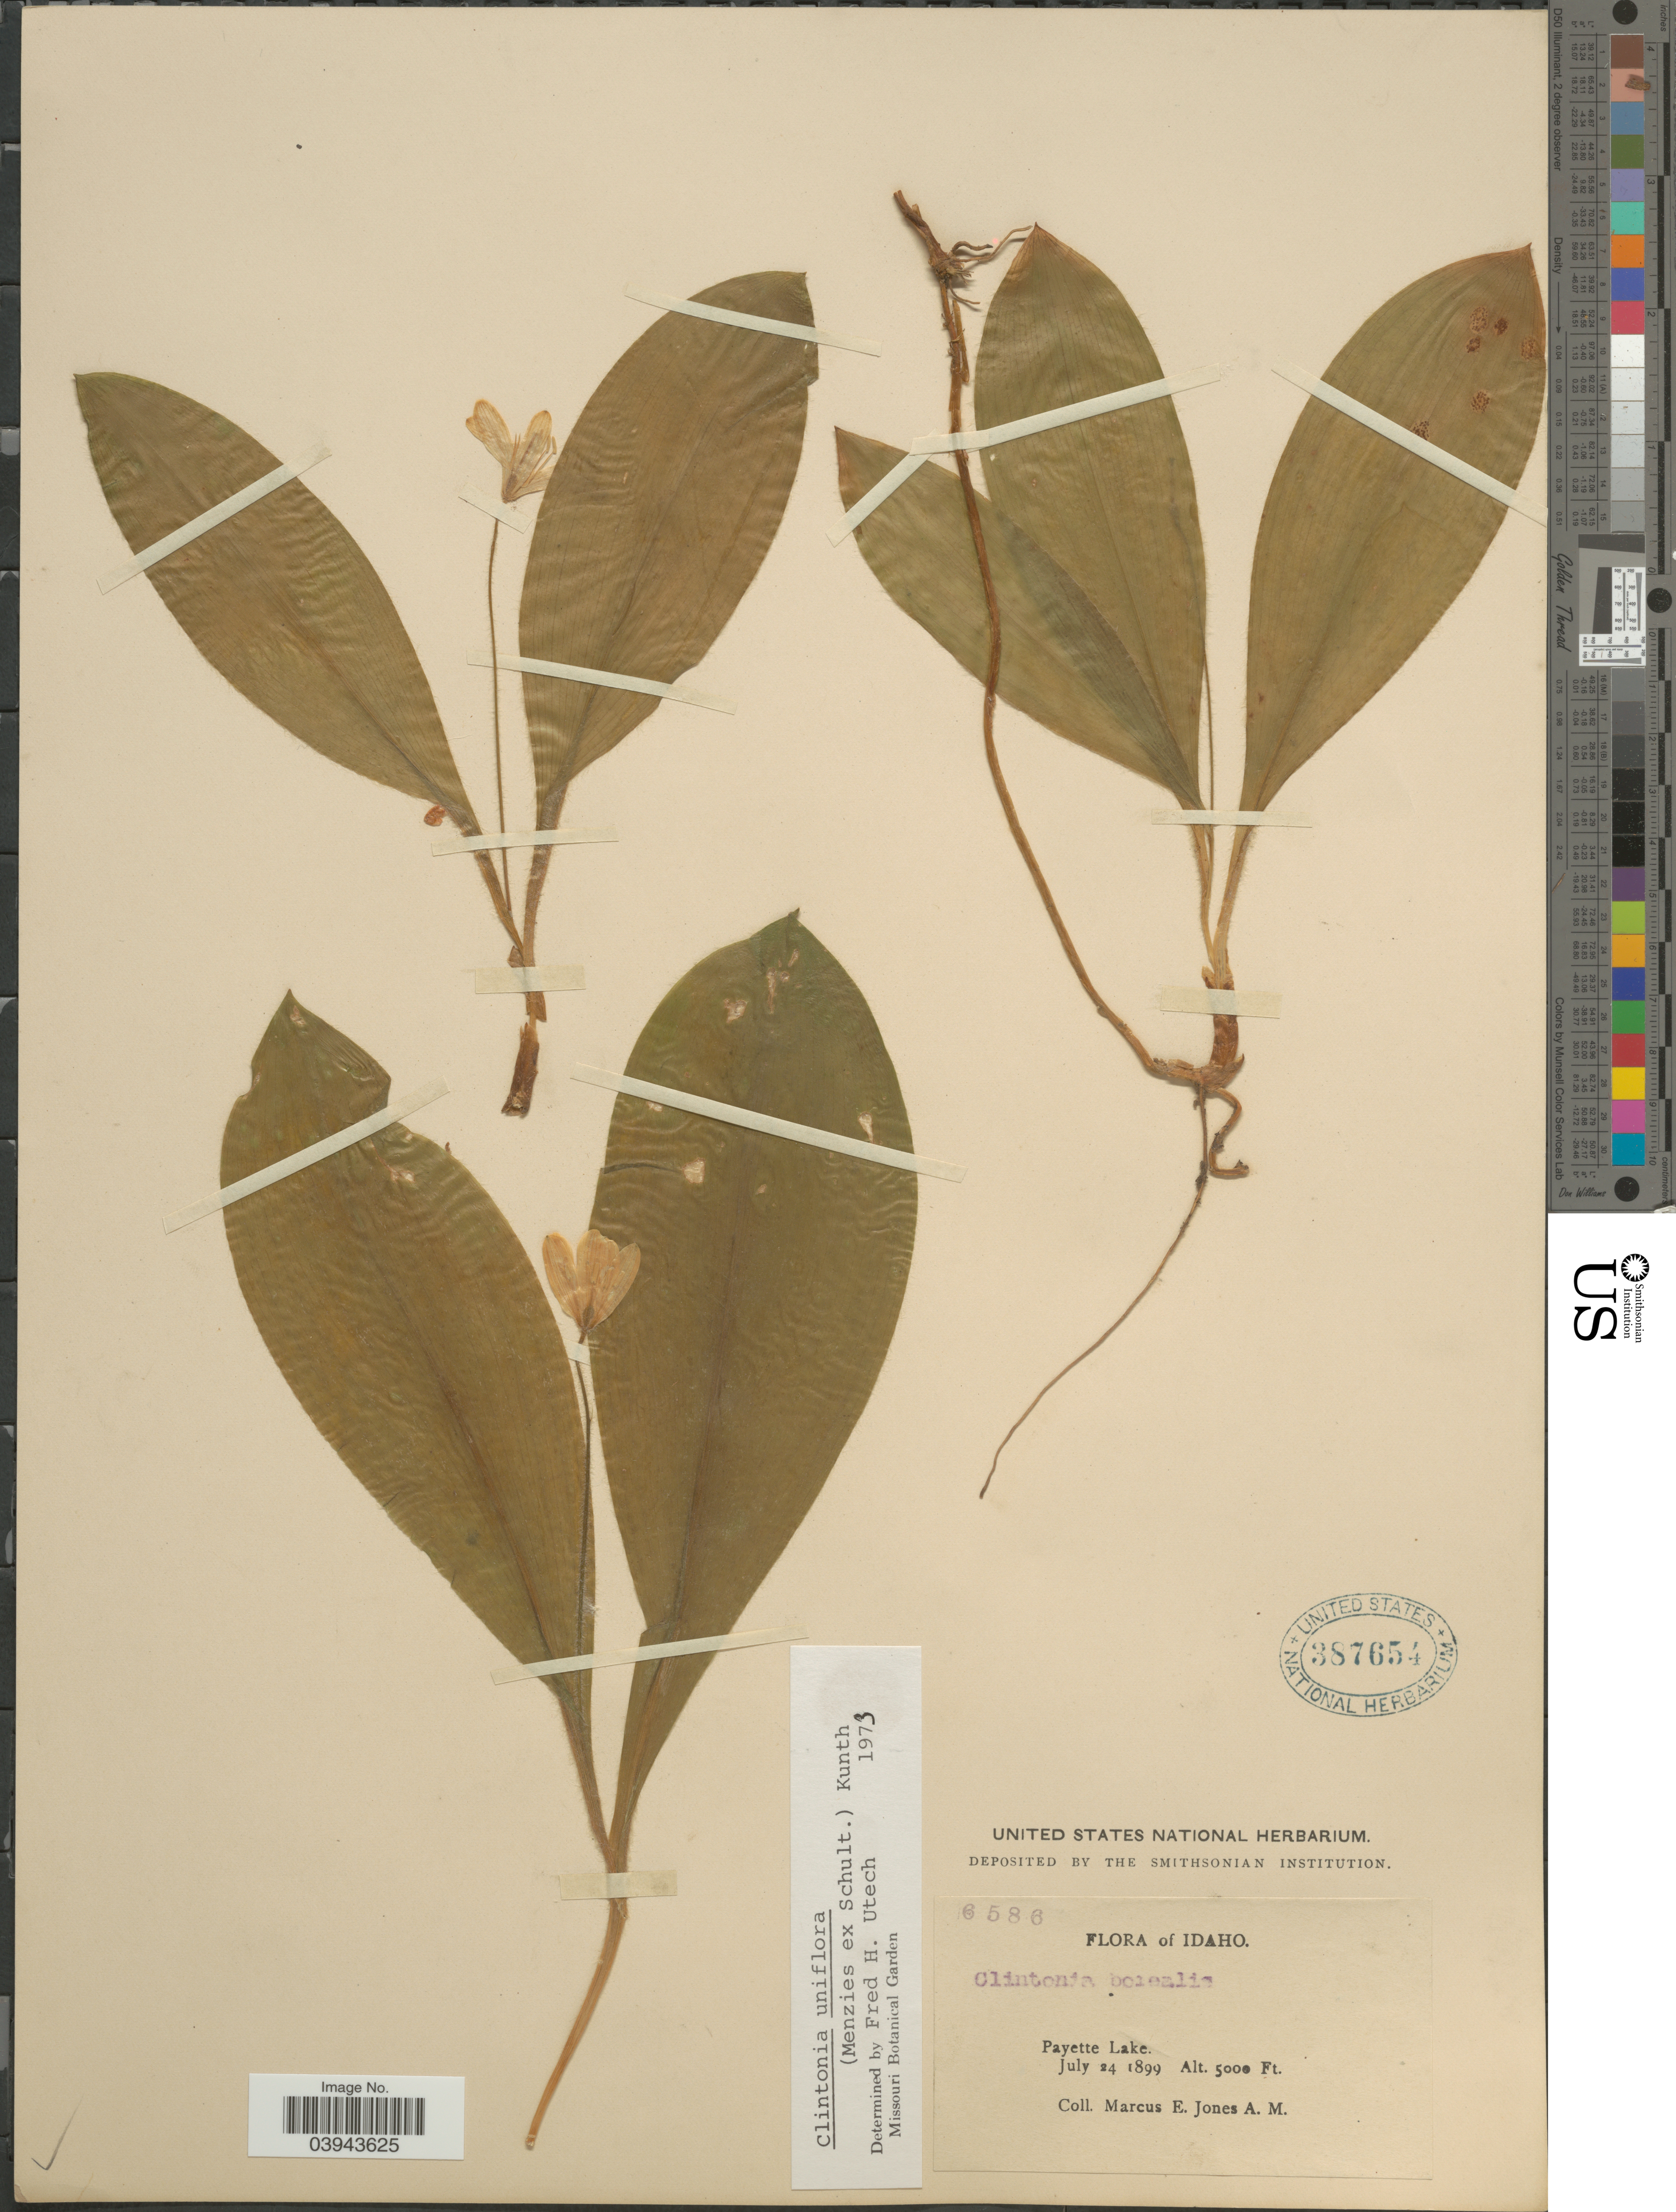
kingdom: Plantae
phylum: Tracheophyta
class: Liliopsida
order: Liliales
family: Liliaceae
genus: Clintonia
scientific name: Clintonia uniflora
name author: Kunth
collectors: M. E. Jones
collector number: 6586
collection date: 1899-07-24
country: United States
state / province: Idaho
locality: Payette Lake.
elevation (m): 1524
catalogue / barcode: US 387654